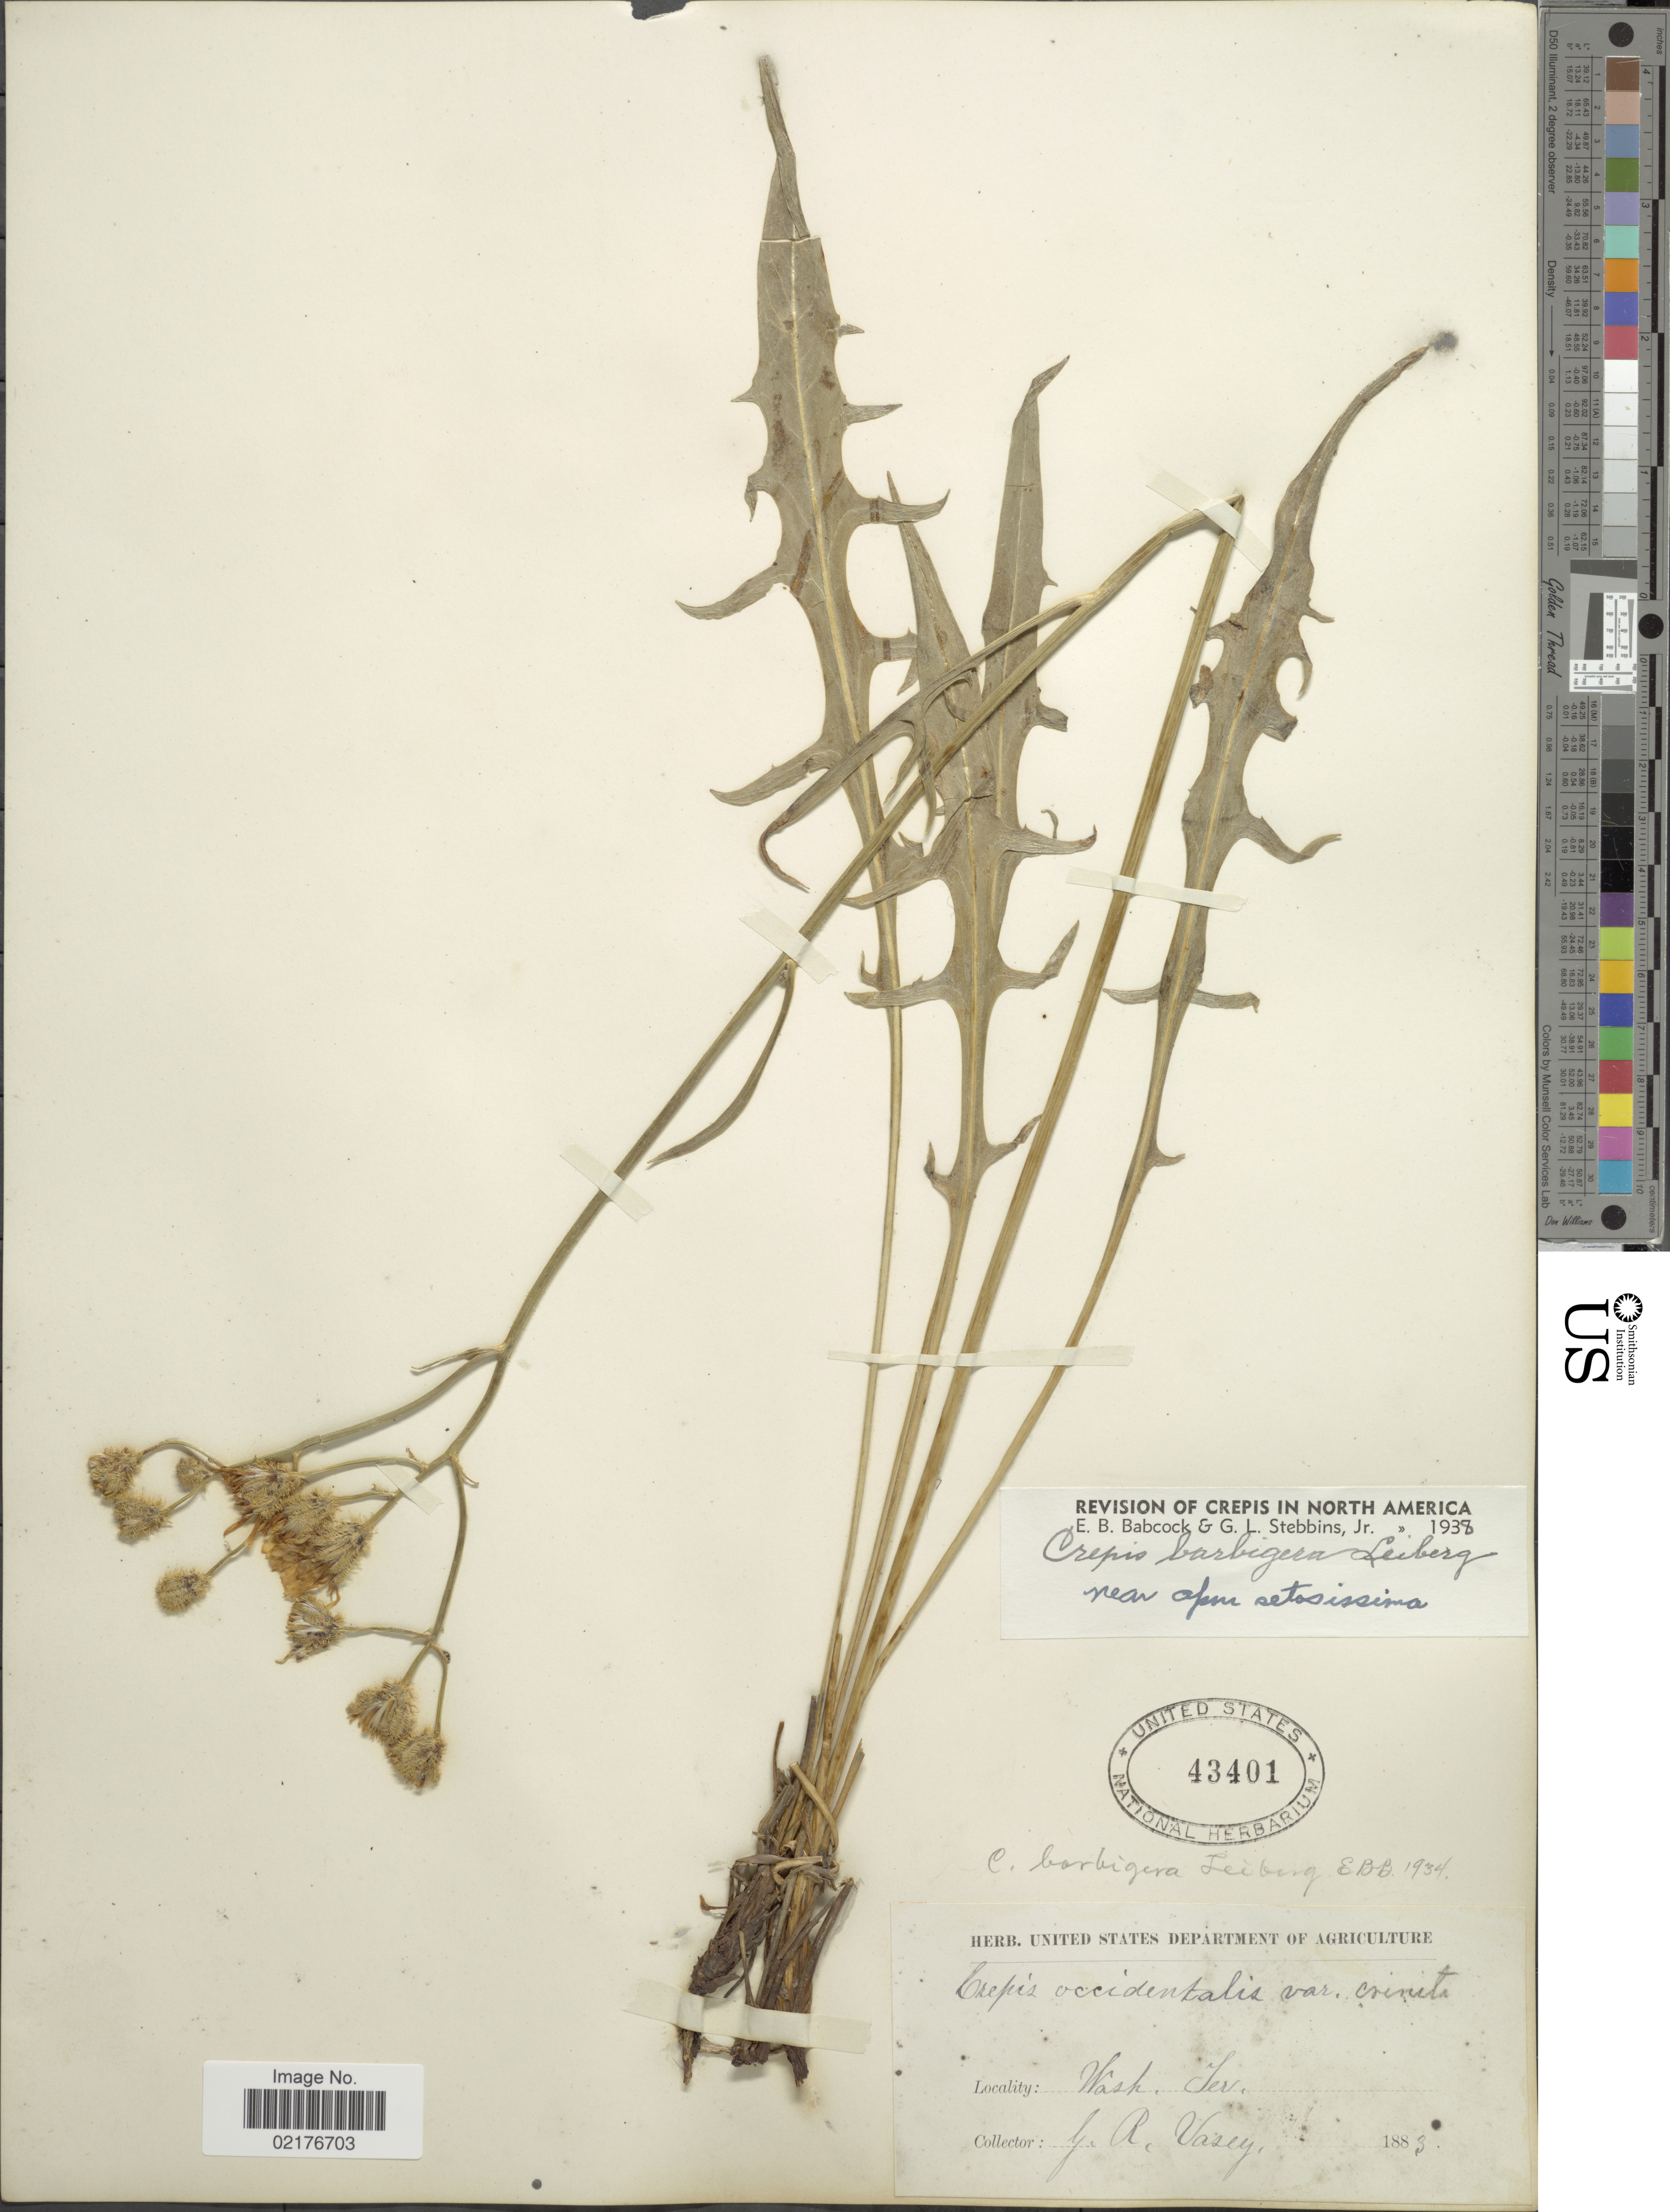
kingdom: Plantae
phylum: Tracheophyta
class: Magnoliopsida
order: Asterales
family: Asteraceae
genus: Crepis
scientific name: Crepis barbigera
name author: Leiberg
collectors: G. R. Vasey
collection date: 1883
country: United States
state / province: Washington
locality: Wash. Ter.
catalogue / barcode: US 43401